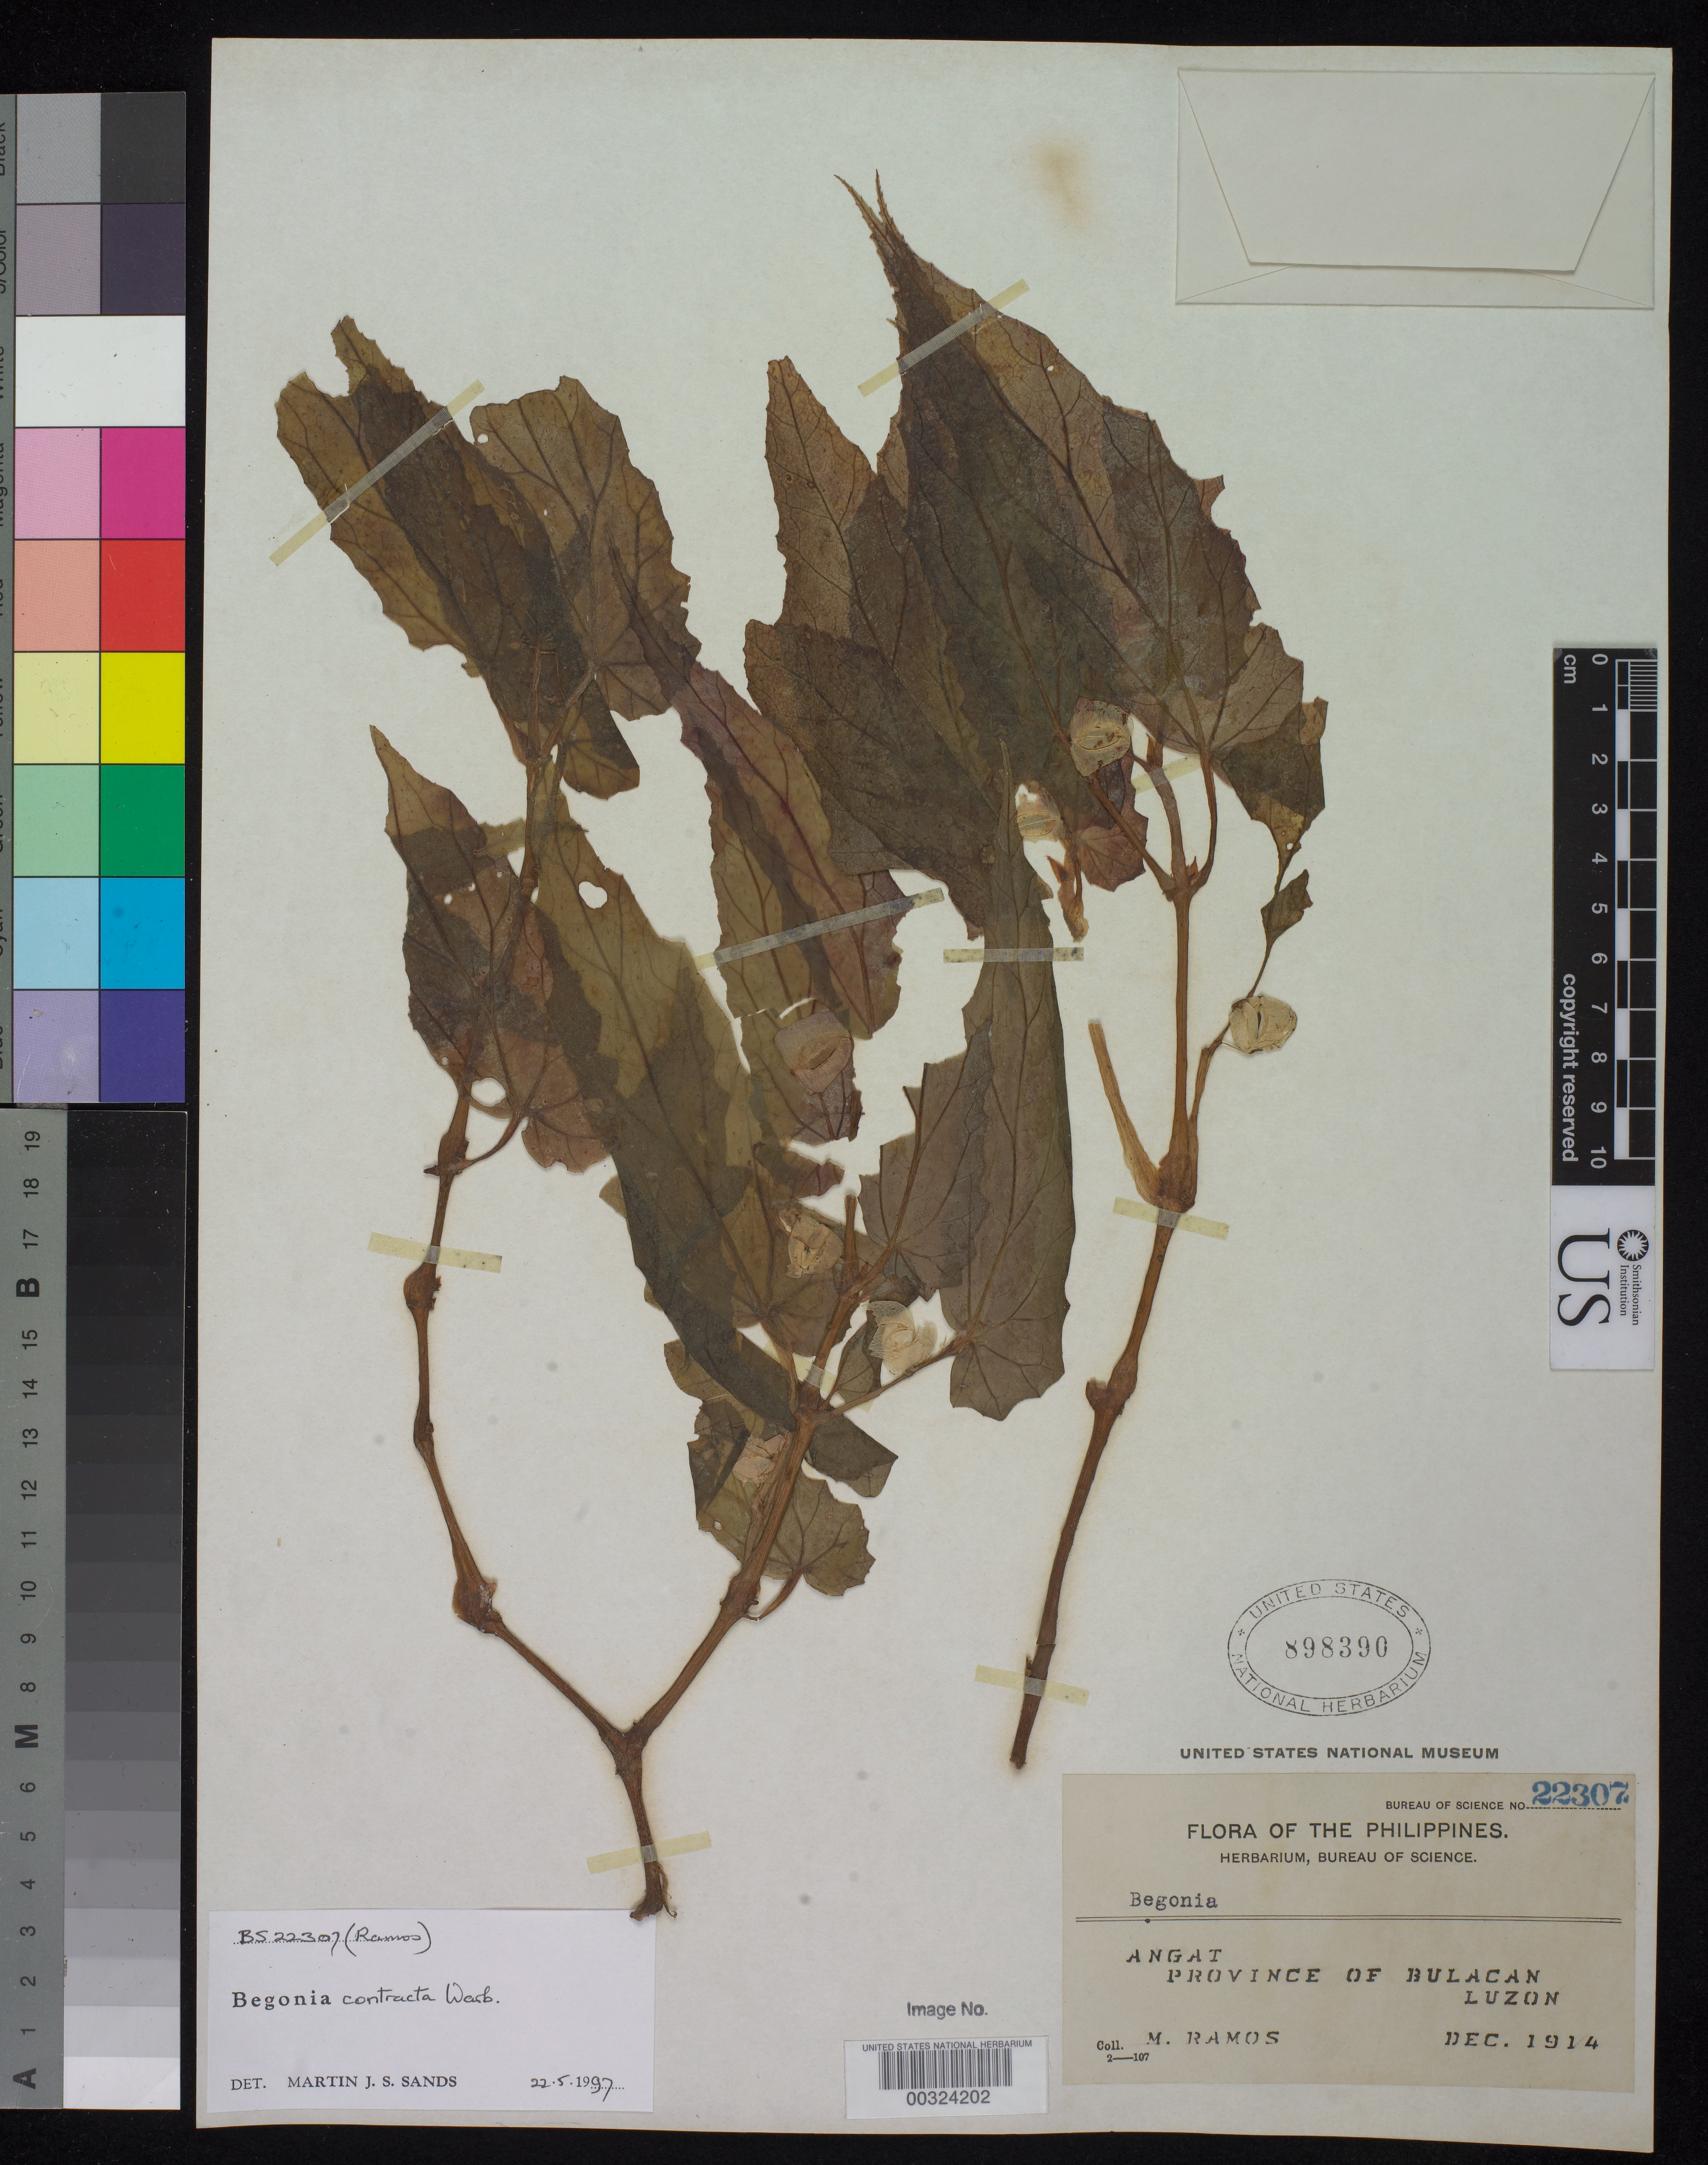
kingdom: Plantae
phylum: Tracheophyta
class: Magnoliopsida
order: Cucurbitales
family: Begoniaceae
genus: Begonia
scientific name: Begonia contracta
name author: Warb.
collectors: M. Ramos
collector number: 22307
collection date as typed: Dec 1914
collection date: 1914-12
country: Philippines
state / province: Central Luzon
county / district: Bulacan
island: Luzon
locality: Angat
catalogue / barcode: US 898390